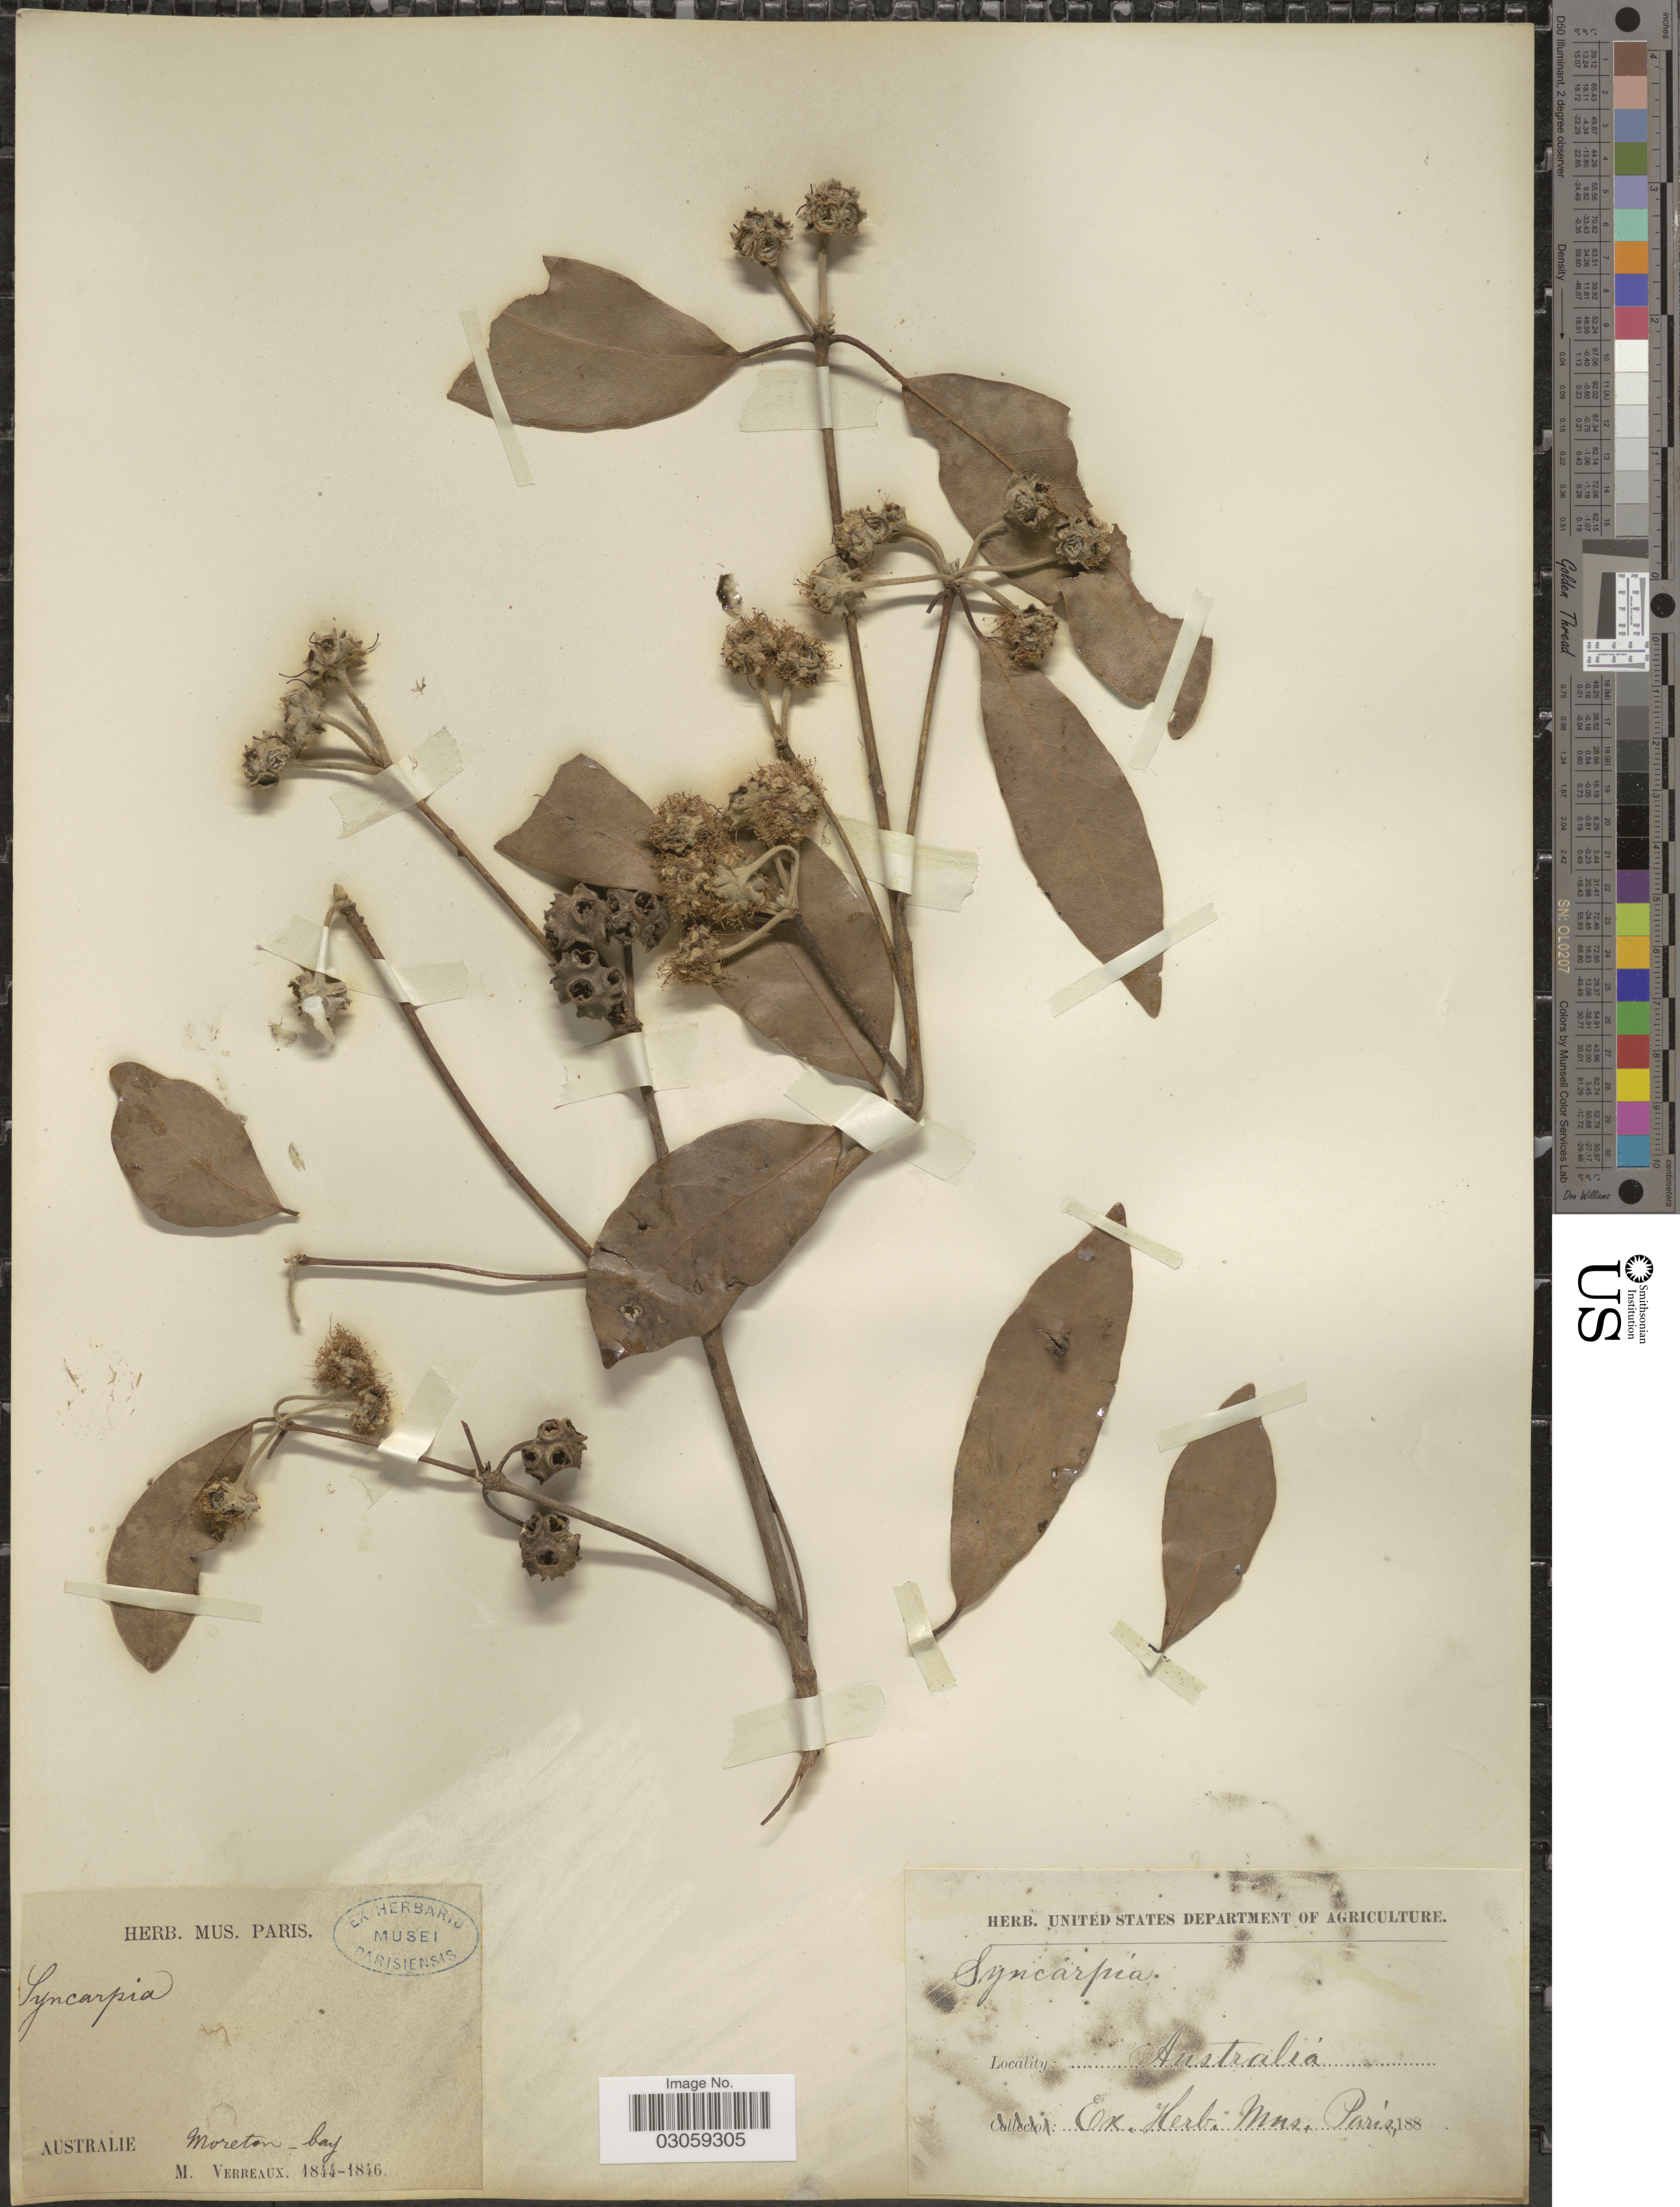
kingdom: Plantae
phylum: Tracheophyta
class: Magnoliopsida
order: Myrtales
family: Myrtaceae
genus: Syncarpia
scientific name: Syncarpia sp.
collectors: M. Verreaux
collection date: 1844/1846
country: Australia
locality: Moreton-bay.